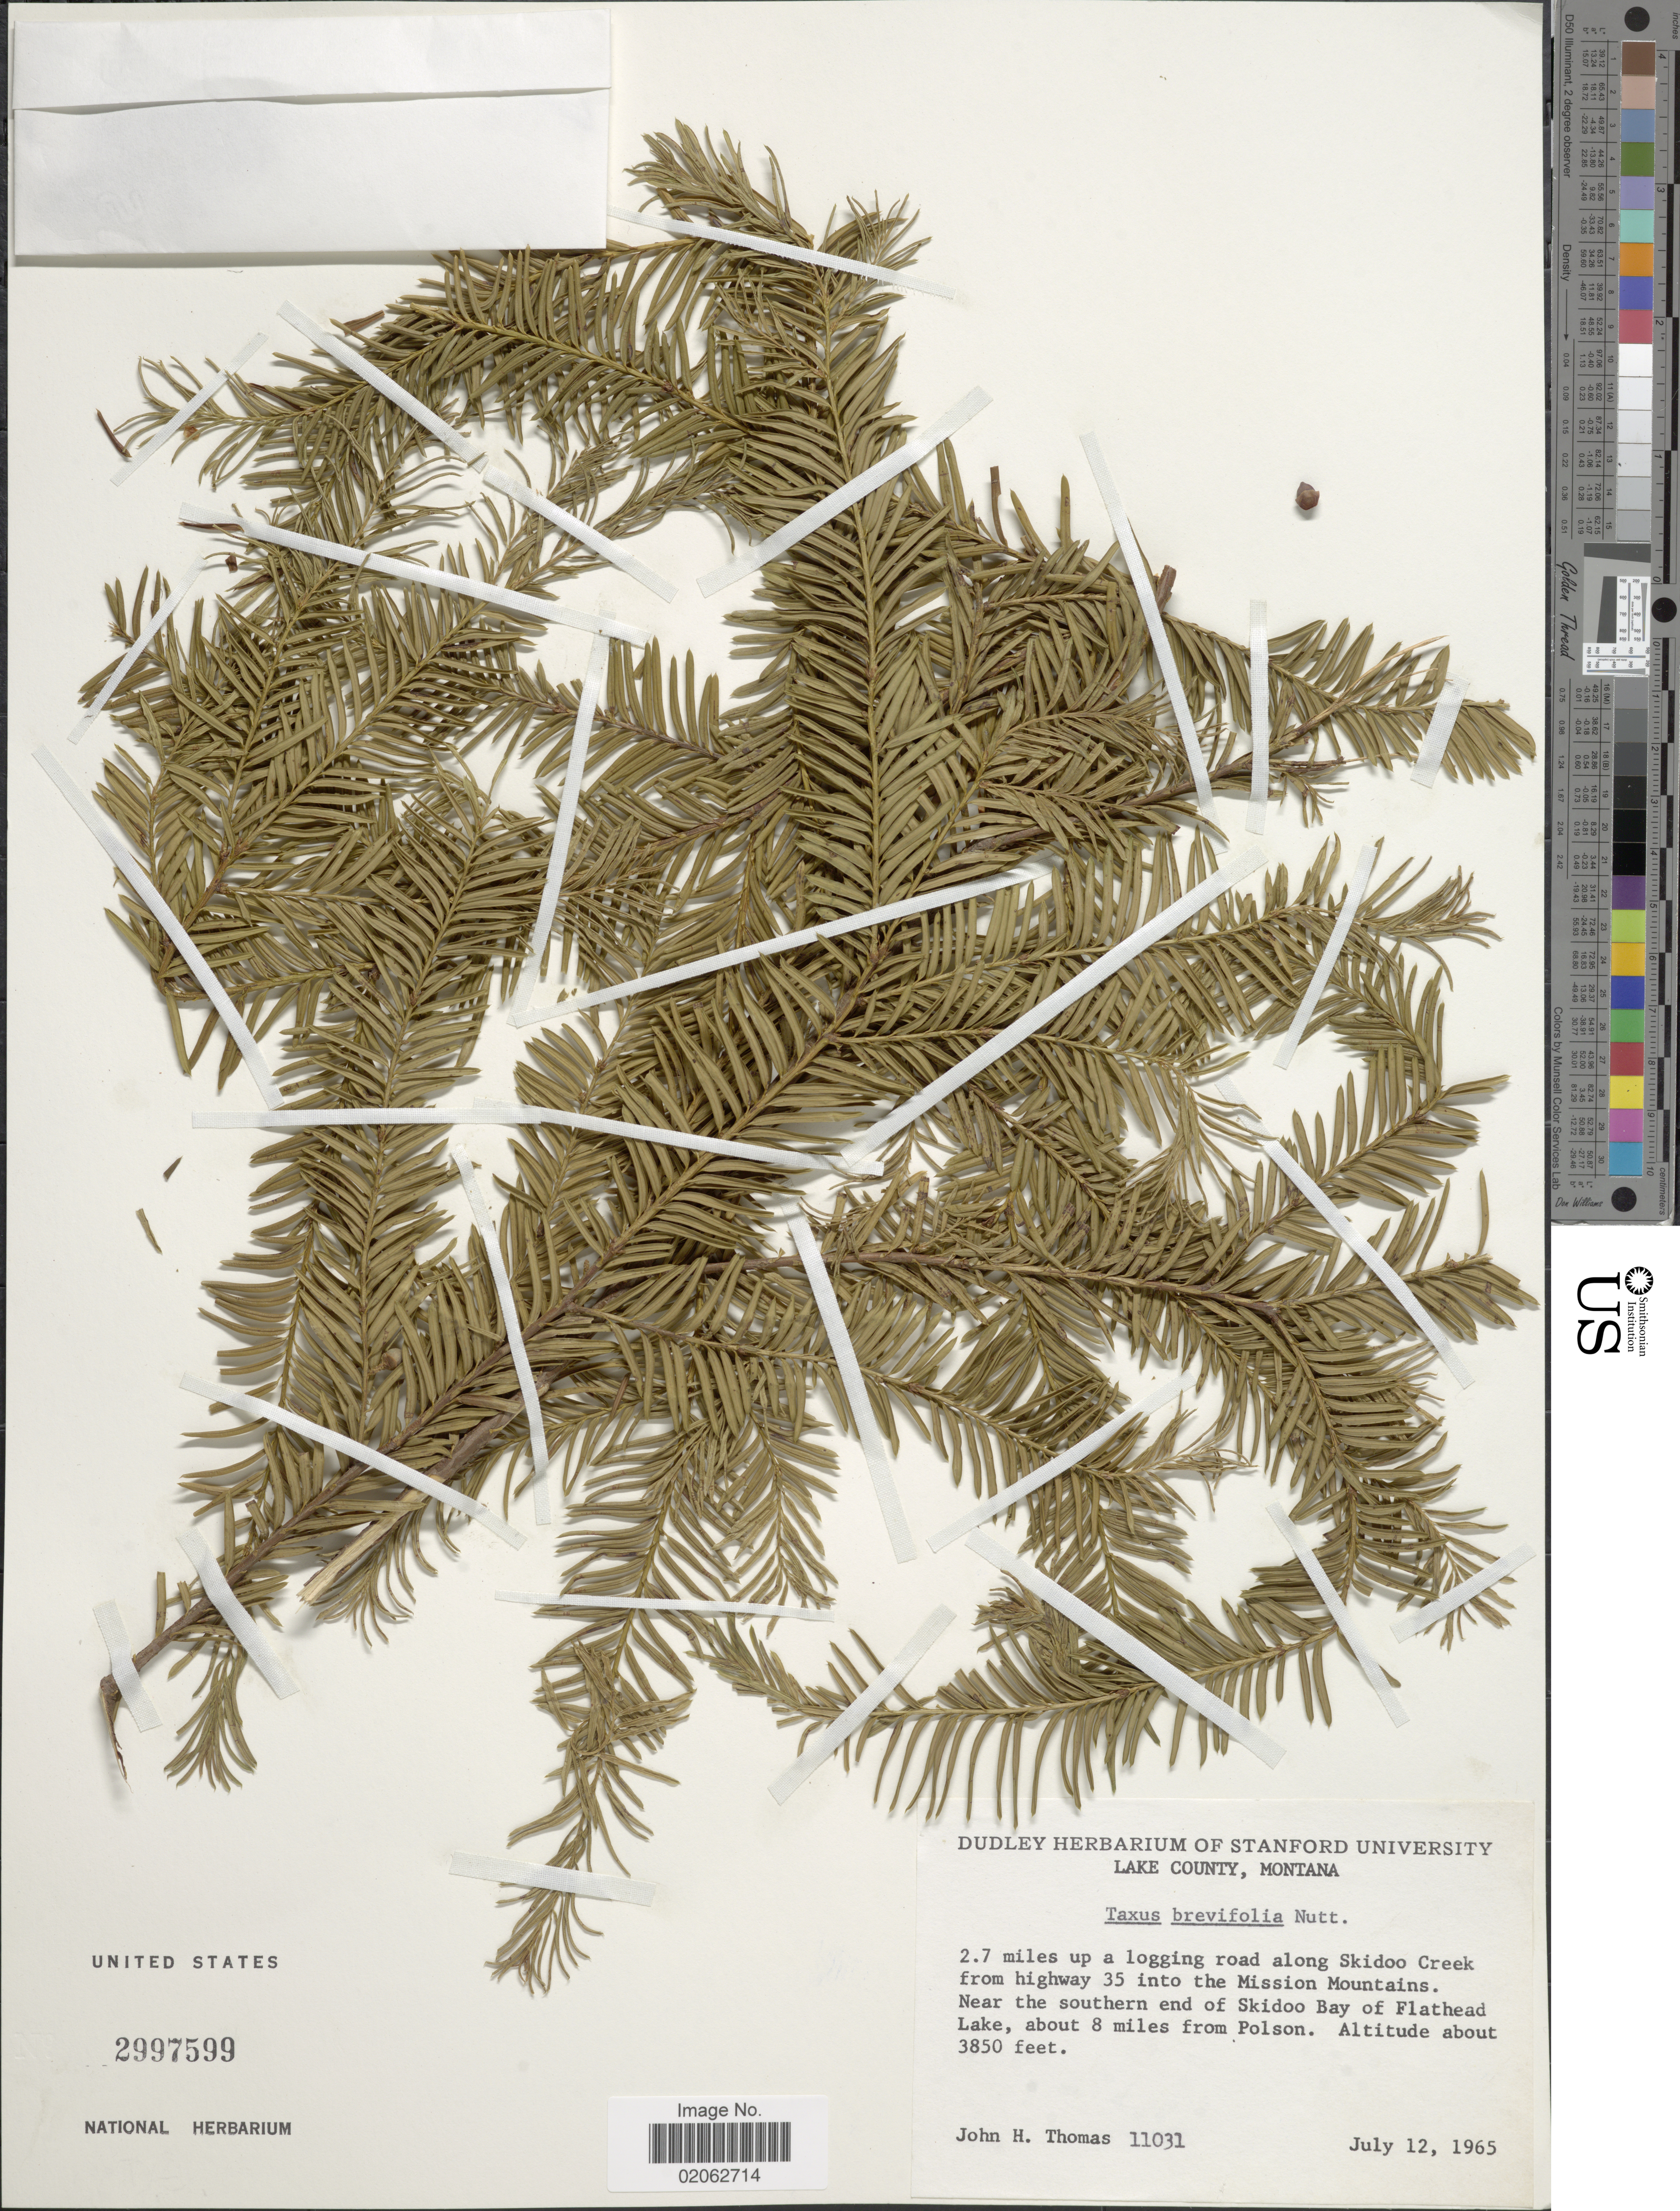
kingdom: Plantae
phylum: Tracheophyta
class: Pinopsida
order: Pinales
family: Taxaceae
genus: Taxus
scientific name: Taxus brevifolia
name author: Nutt.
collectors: J. H. Thomas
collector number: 11031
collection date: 1965-07-12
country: United States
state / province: Montana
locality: Lake County, Montana, 2.7 miles up a logging road along Skido Creek from Highway 35 into the Mission Mountains, Near the southern end of Skidoo Bay of Flathead Lake, about 8 miles from Polson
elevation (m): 1173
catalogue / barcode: US 2997599